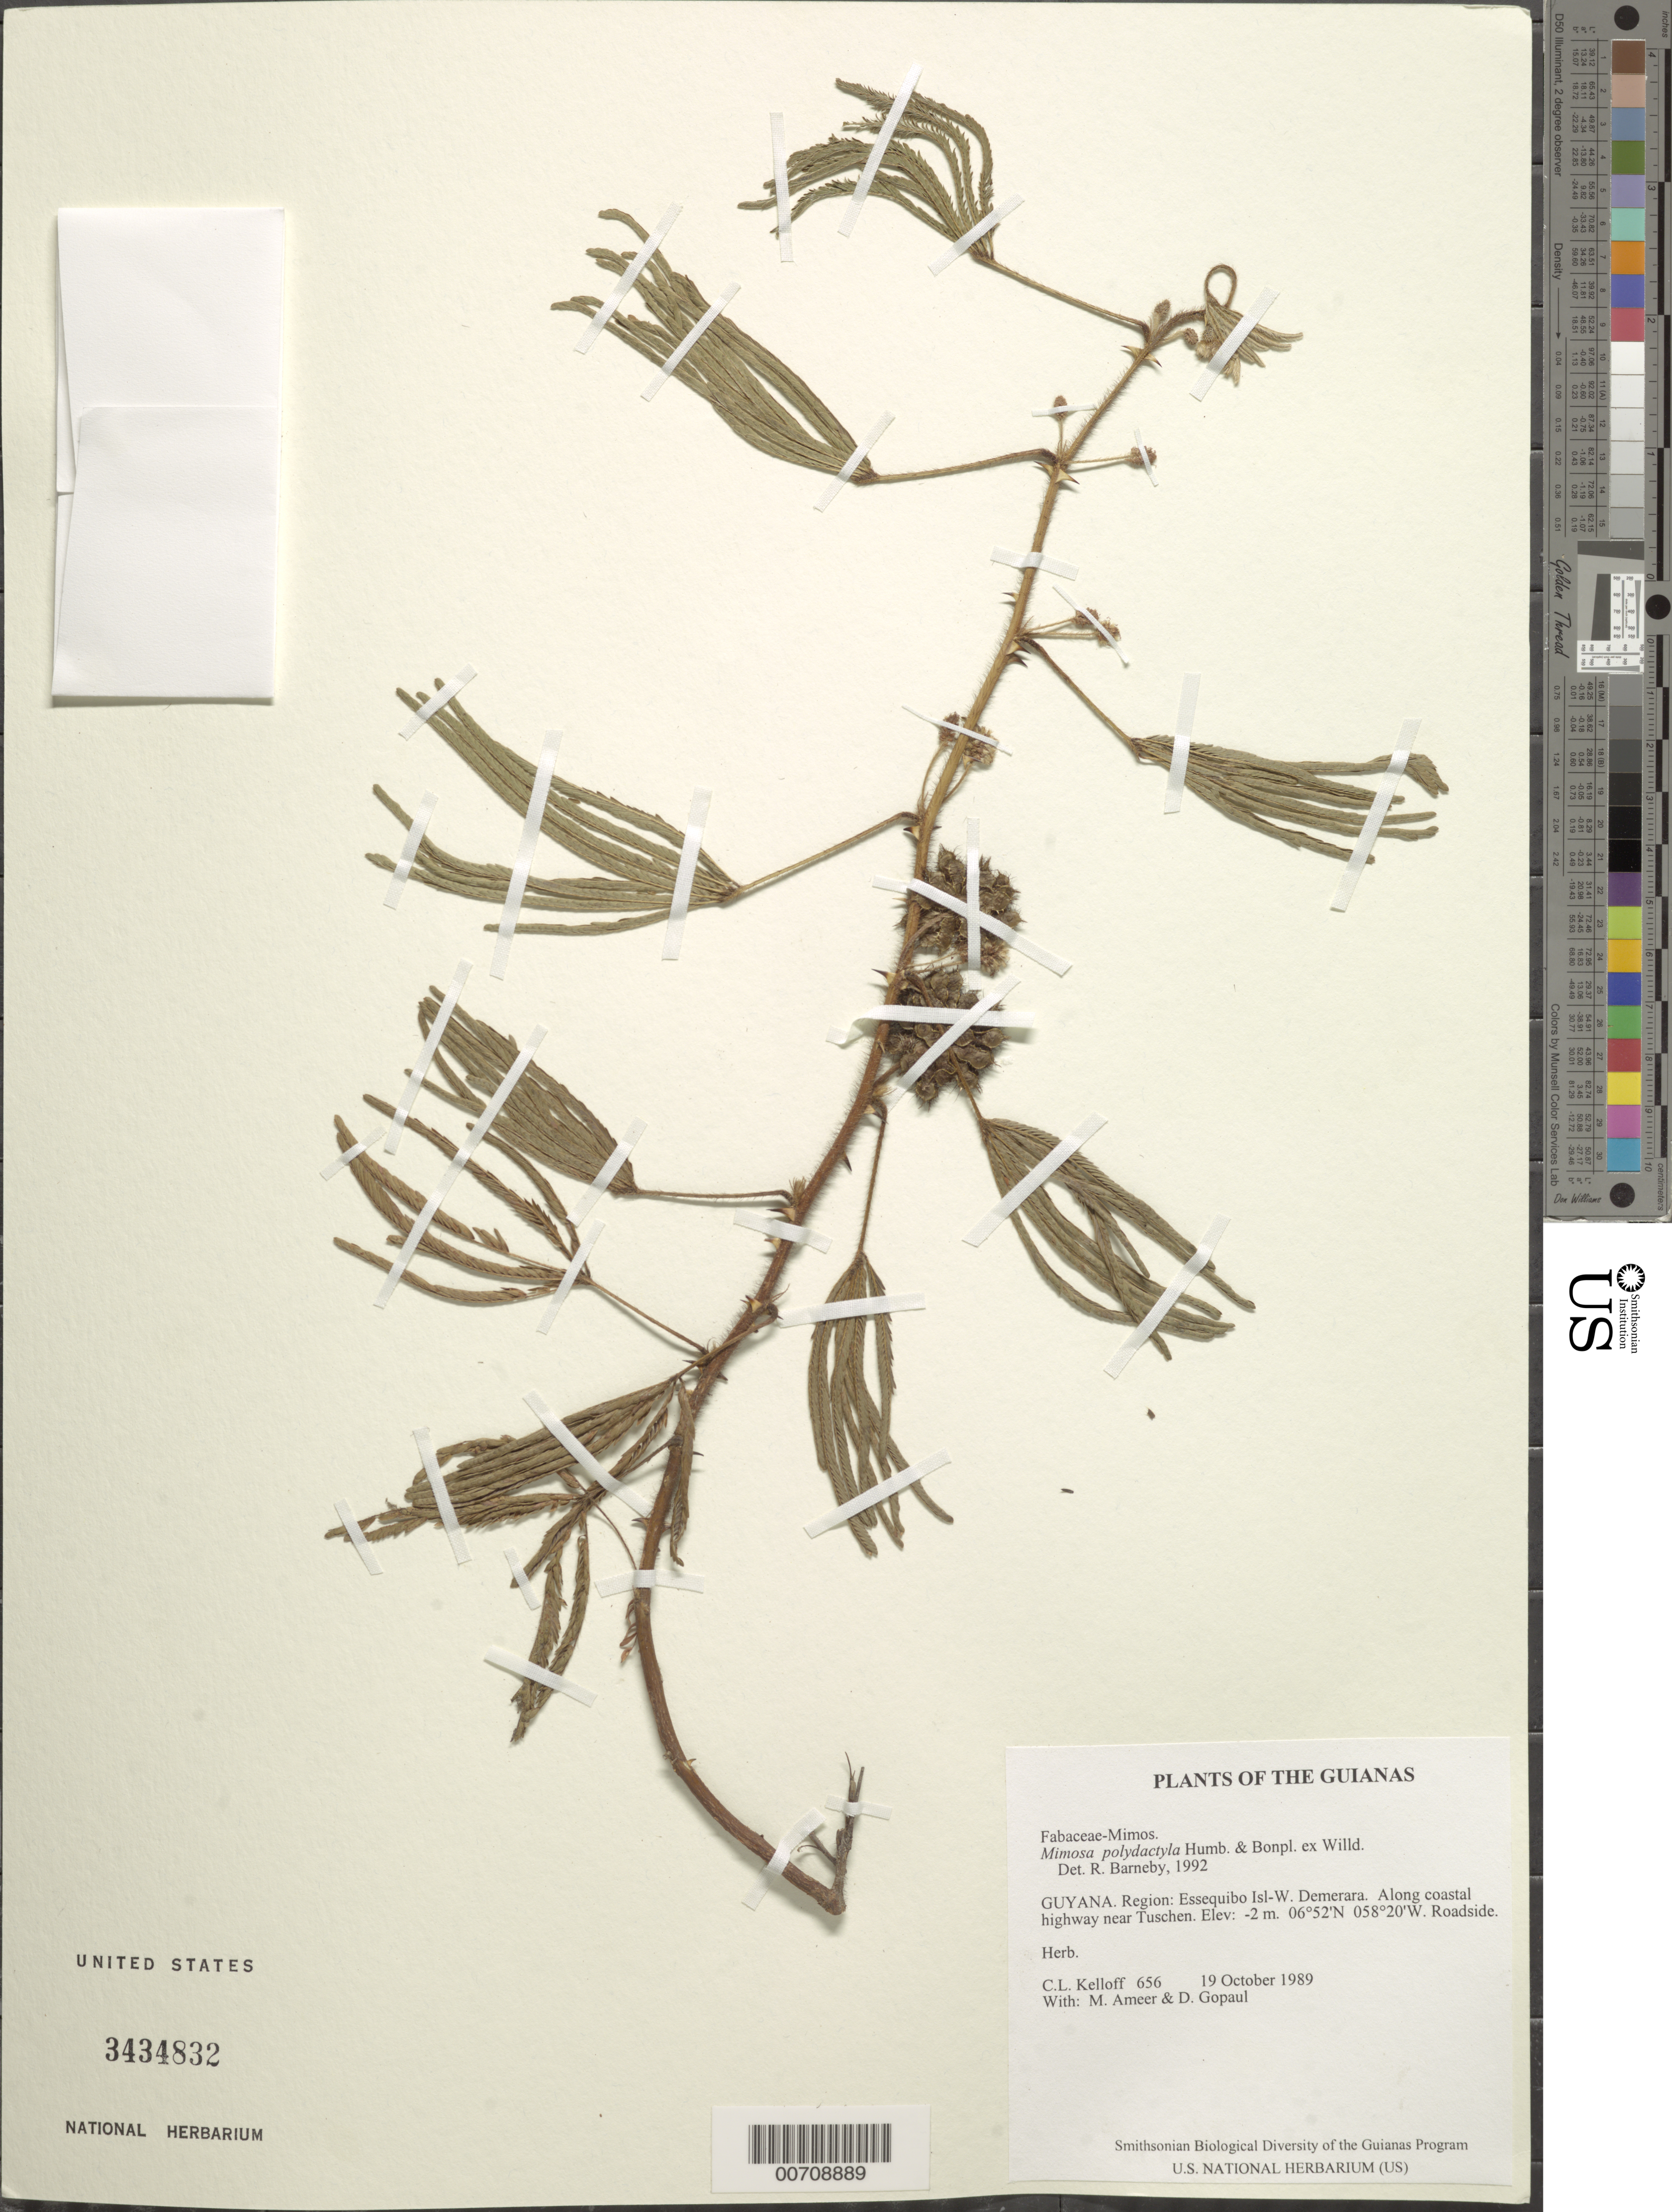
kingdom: Plantae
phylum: Tracheophyta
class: Magnoliopsida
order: Fabales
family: Fabaceae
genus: Mimosa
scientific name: Mimosa polydactyla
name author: Humb. & Bonpl. ex Willd.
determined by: Barneby, Rupert C., (NY)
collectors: C. L. Kelloff, M. Ameer & D. Gopaul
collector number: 656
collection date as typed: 19 October 1989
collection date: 1989-10-19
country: Guyana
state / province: Essequibo Isl-W. Demerara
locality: Along coastal highway near Tuschen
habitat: Roadside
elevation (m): -2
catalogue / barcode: US 3434832